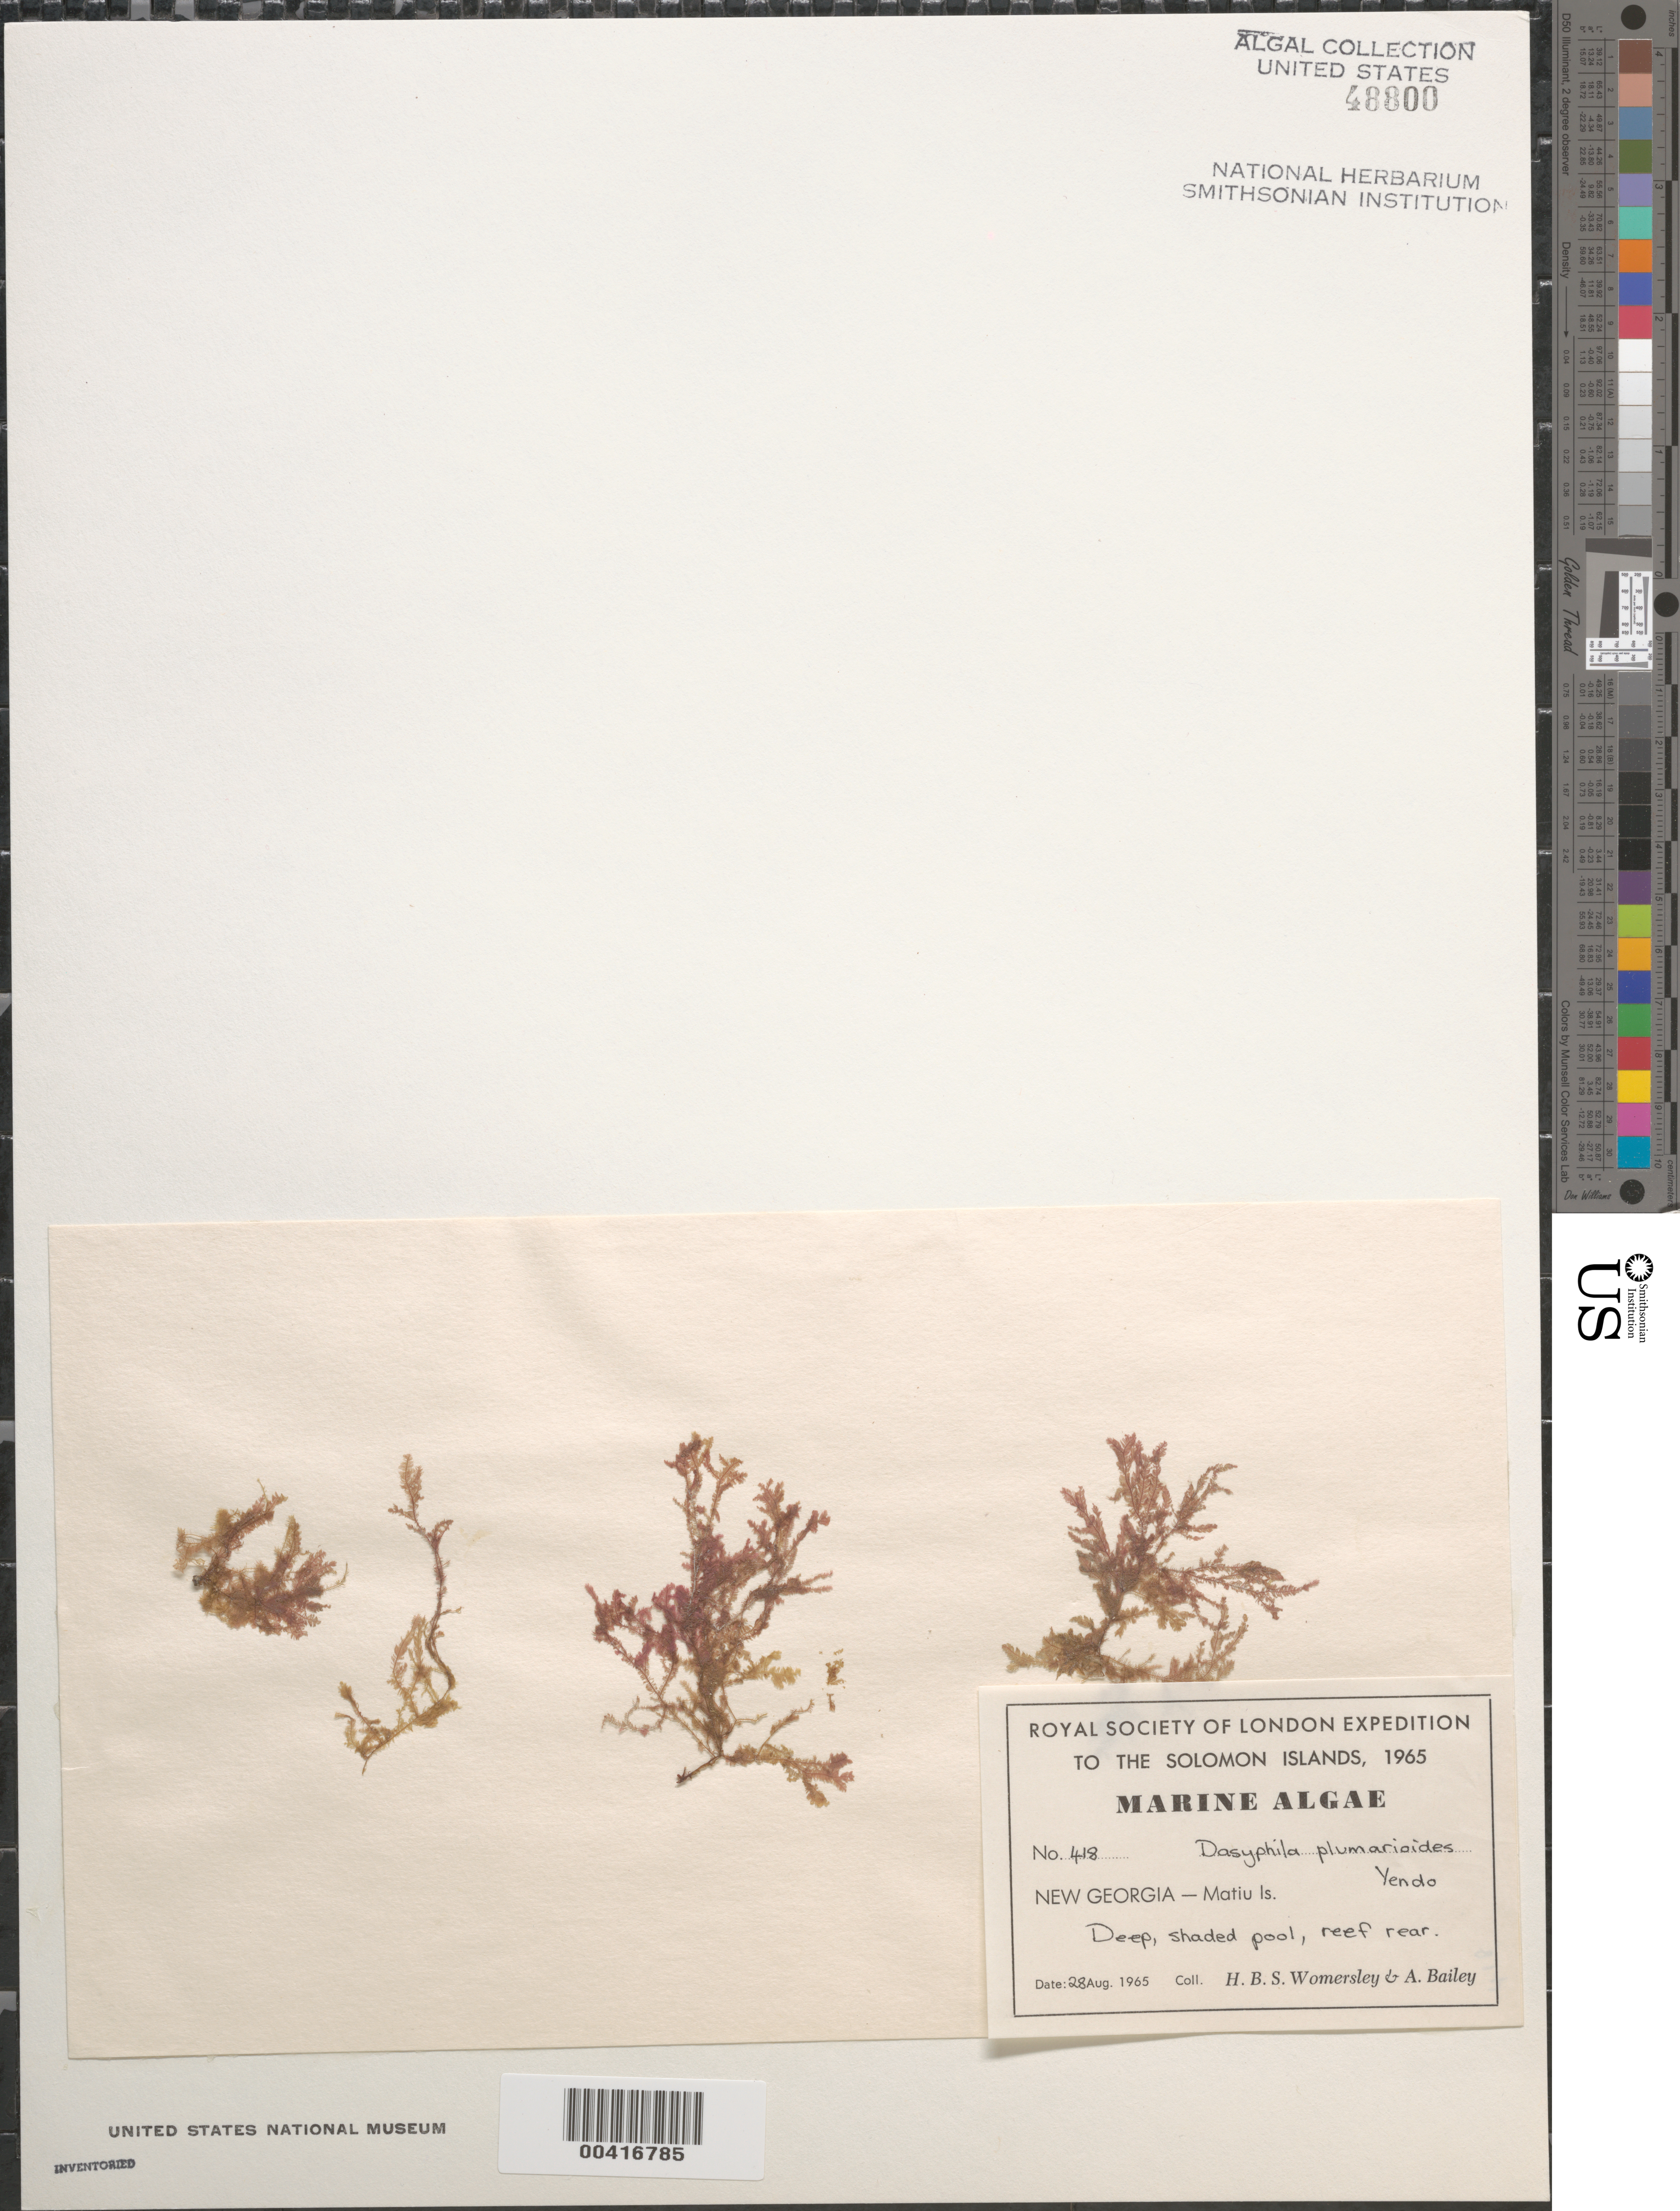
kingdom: Plantae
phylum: Rhodophyta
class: Florideophyceae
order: Ceramiales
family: Ceramiaceae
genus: Dasyphila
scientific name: Dasyphila plumarioides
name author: Yendo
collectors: H. B. S. Womersley & A. Bailey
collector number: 418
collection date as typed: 28 Aug 1965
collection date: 1965-08-28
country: Solomon Islands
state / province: Western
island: Matiu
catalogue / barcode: US 48800